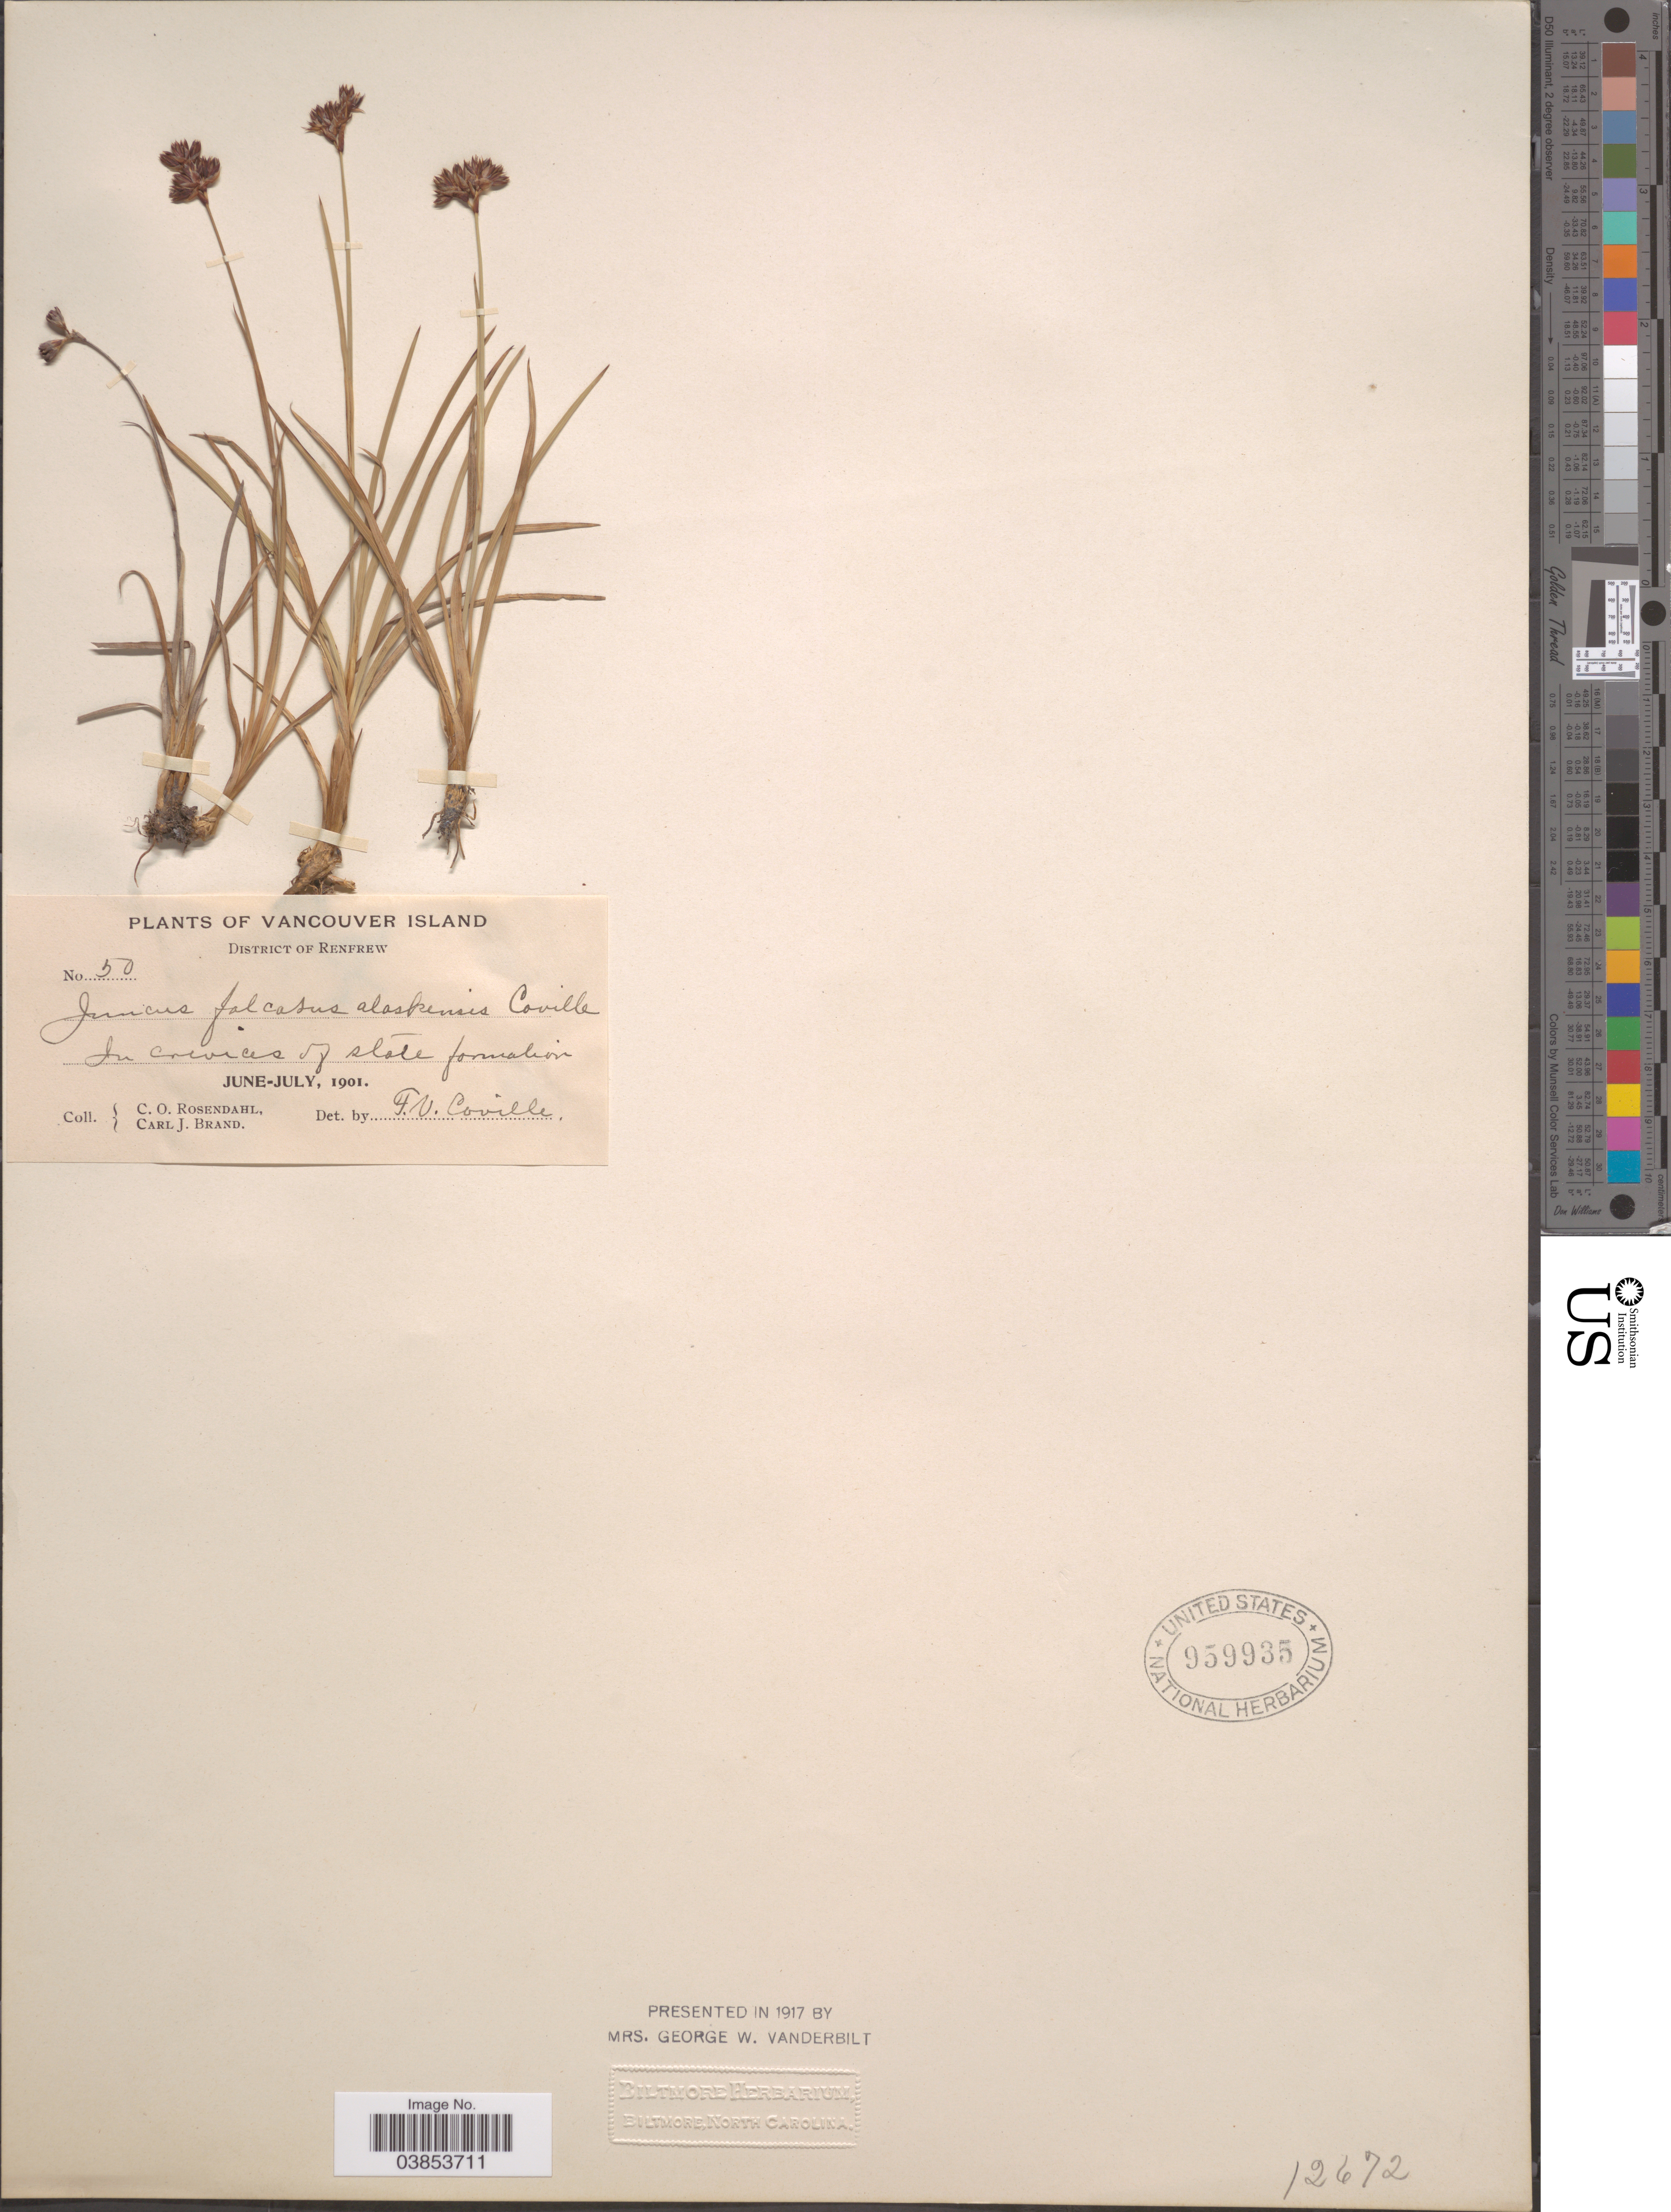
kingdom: Plantae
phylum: Tracheophyta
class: Liliopsida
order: Poales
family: Juncaceae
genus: Juncus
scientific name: Juncus falcatus var. alaskensis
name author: Coville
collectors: C. O. Rosendahl & C. J. Brand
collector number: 50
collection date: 1901-06/1901-07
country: Canada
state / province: British Columbia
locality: Vancouver Island. District of Renfrew. In crevices of slote formation.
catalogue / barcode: US 959935